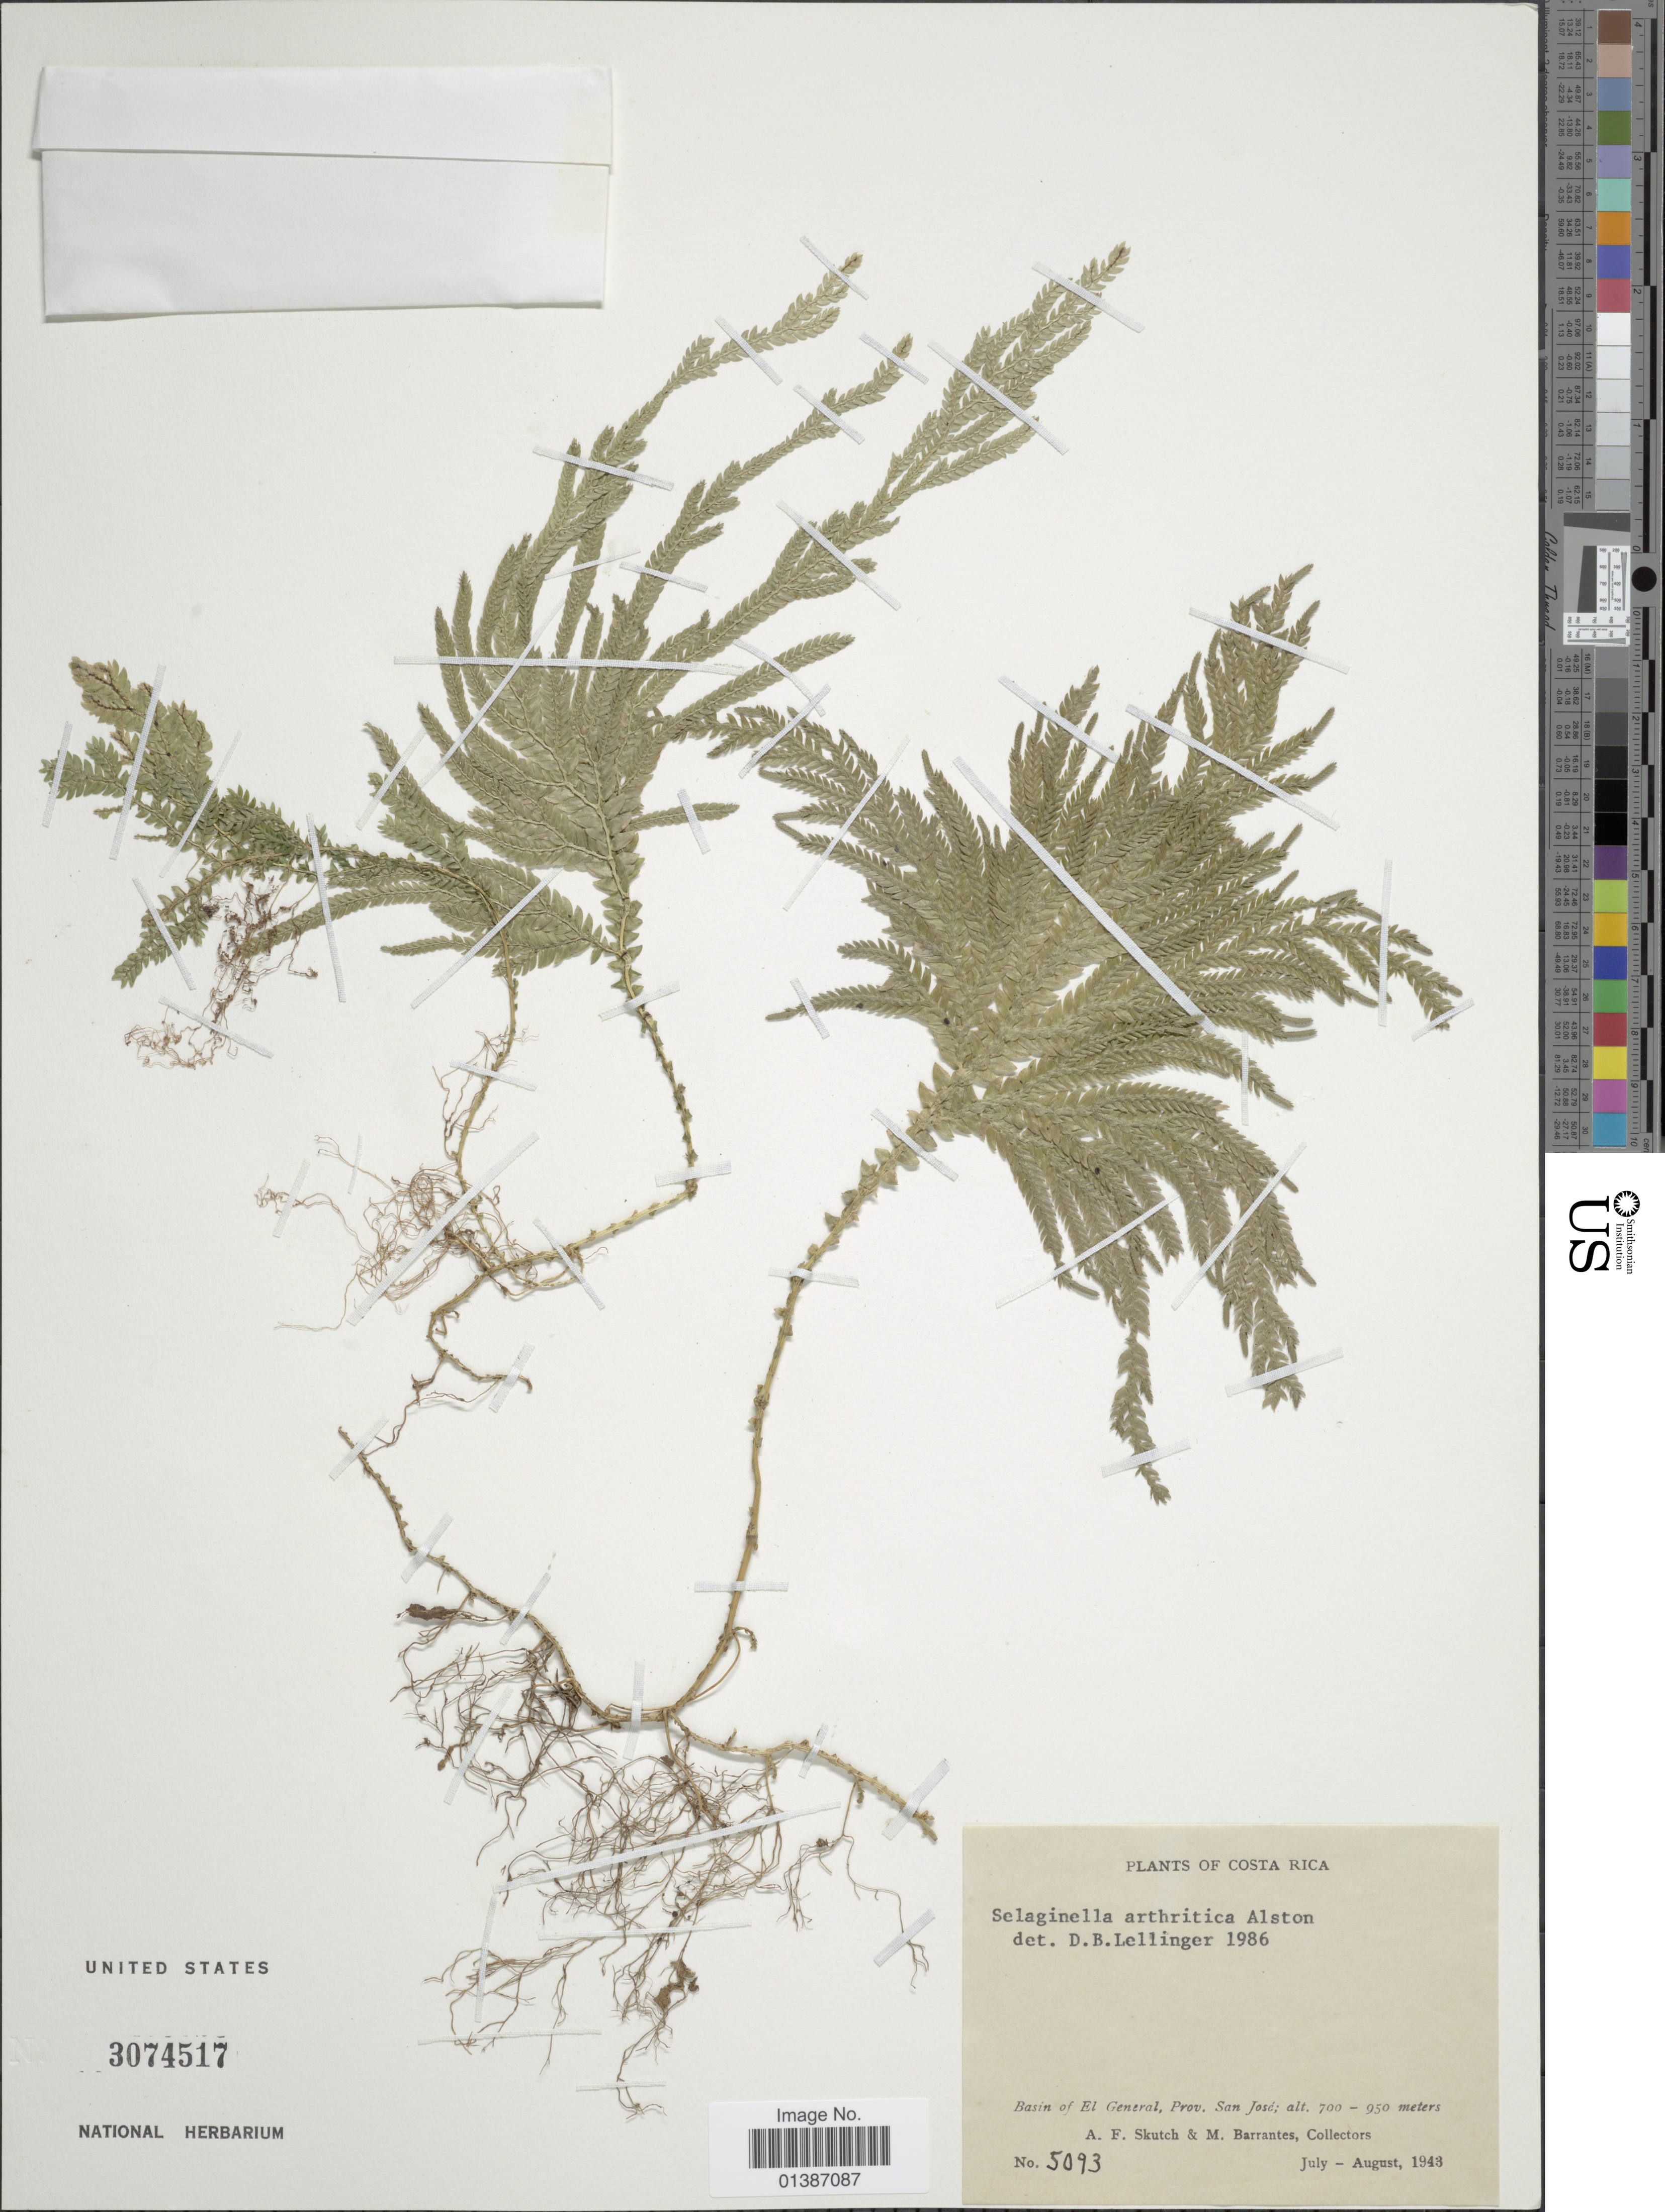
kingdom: Plantae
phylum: Tracheophyta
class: Lycopodiopsida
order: Selaginellales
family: Selaginellaceae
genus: Selaginella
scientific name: Selaginella arthritica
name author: Alston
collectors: A. F. Skutch & M. Barrantes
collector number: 5093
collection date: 1943-07/1943-08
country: Costa Rica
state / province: San José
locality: Basin of El General, Prov. San José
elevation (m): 700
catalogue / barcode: US 3074517